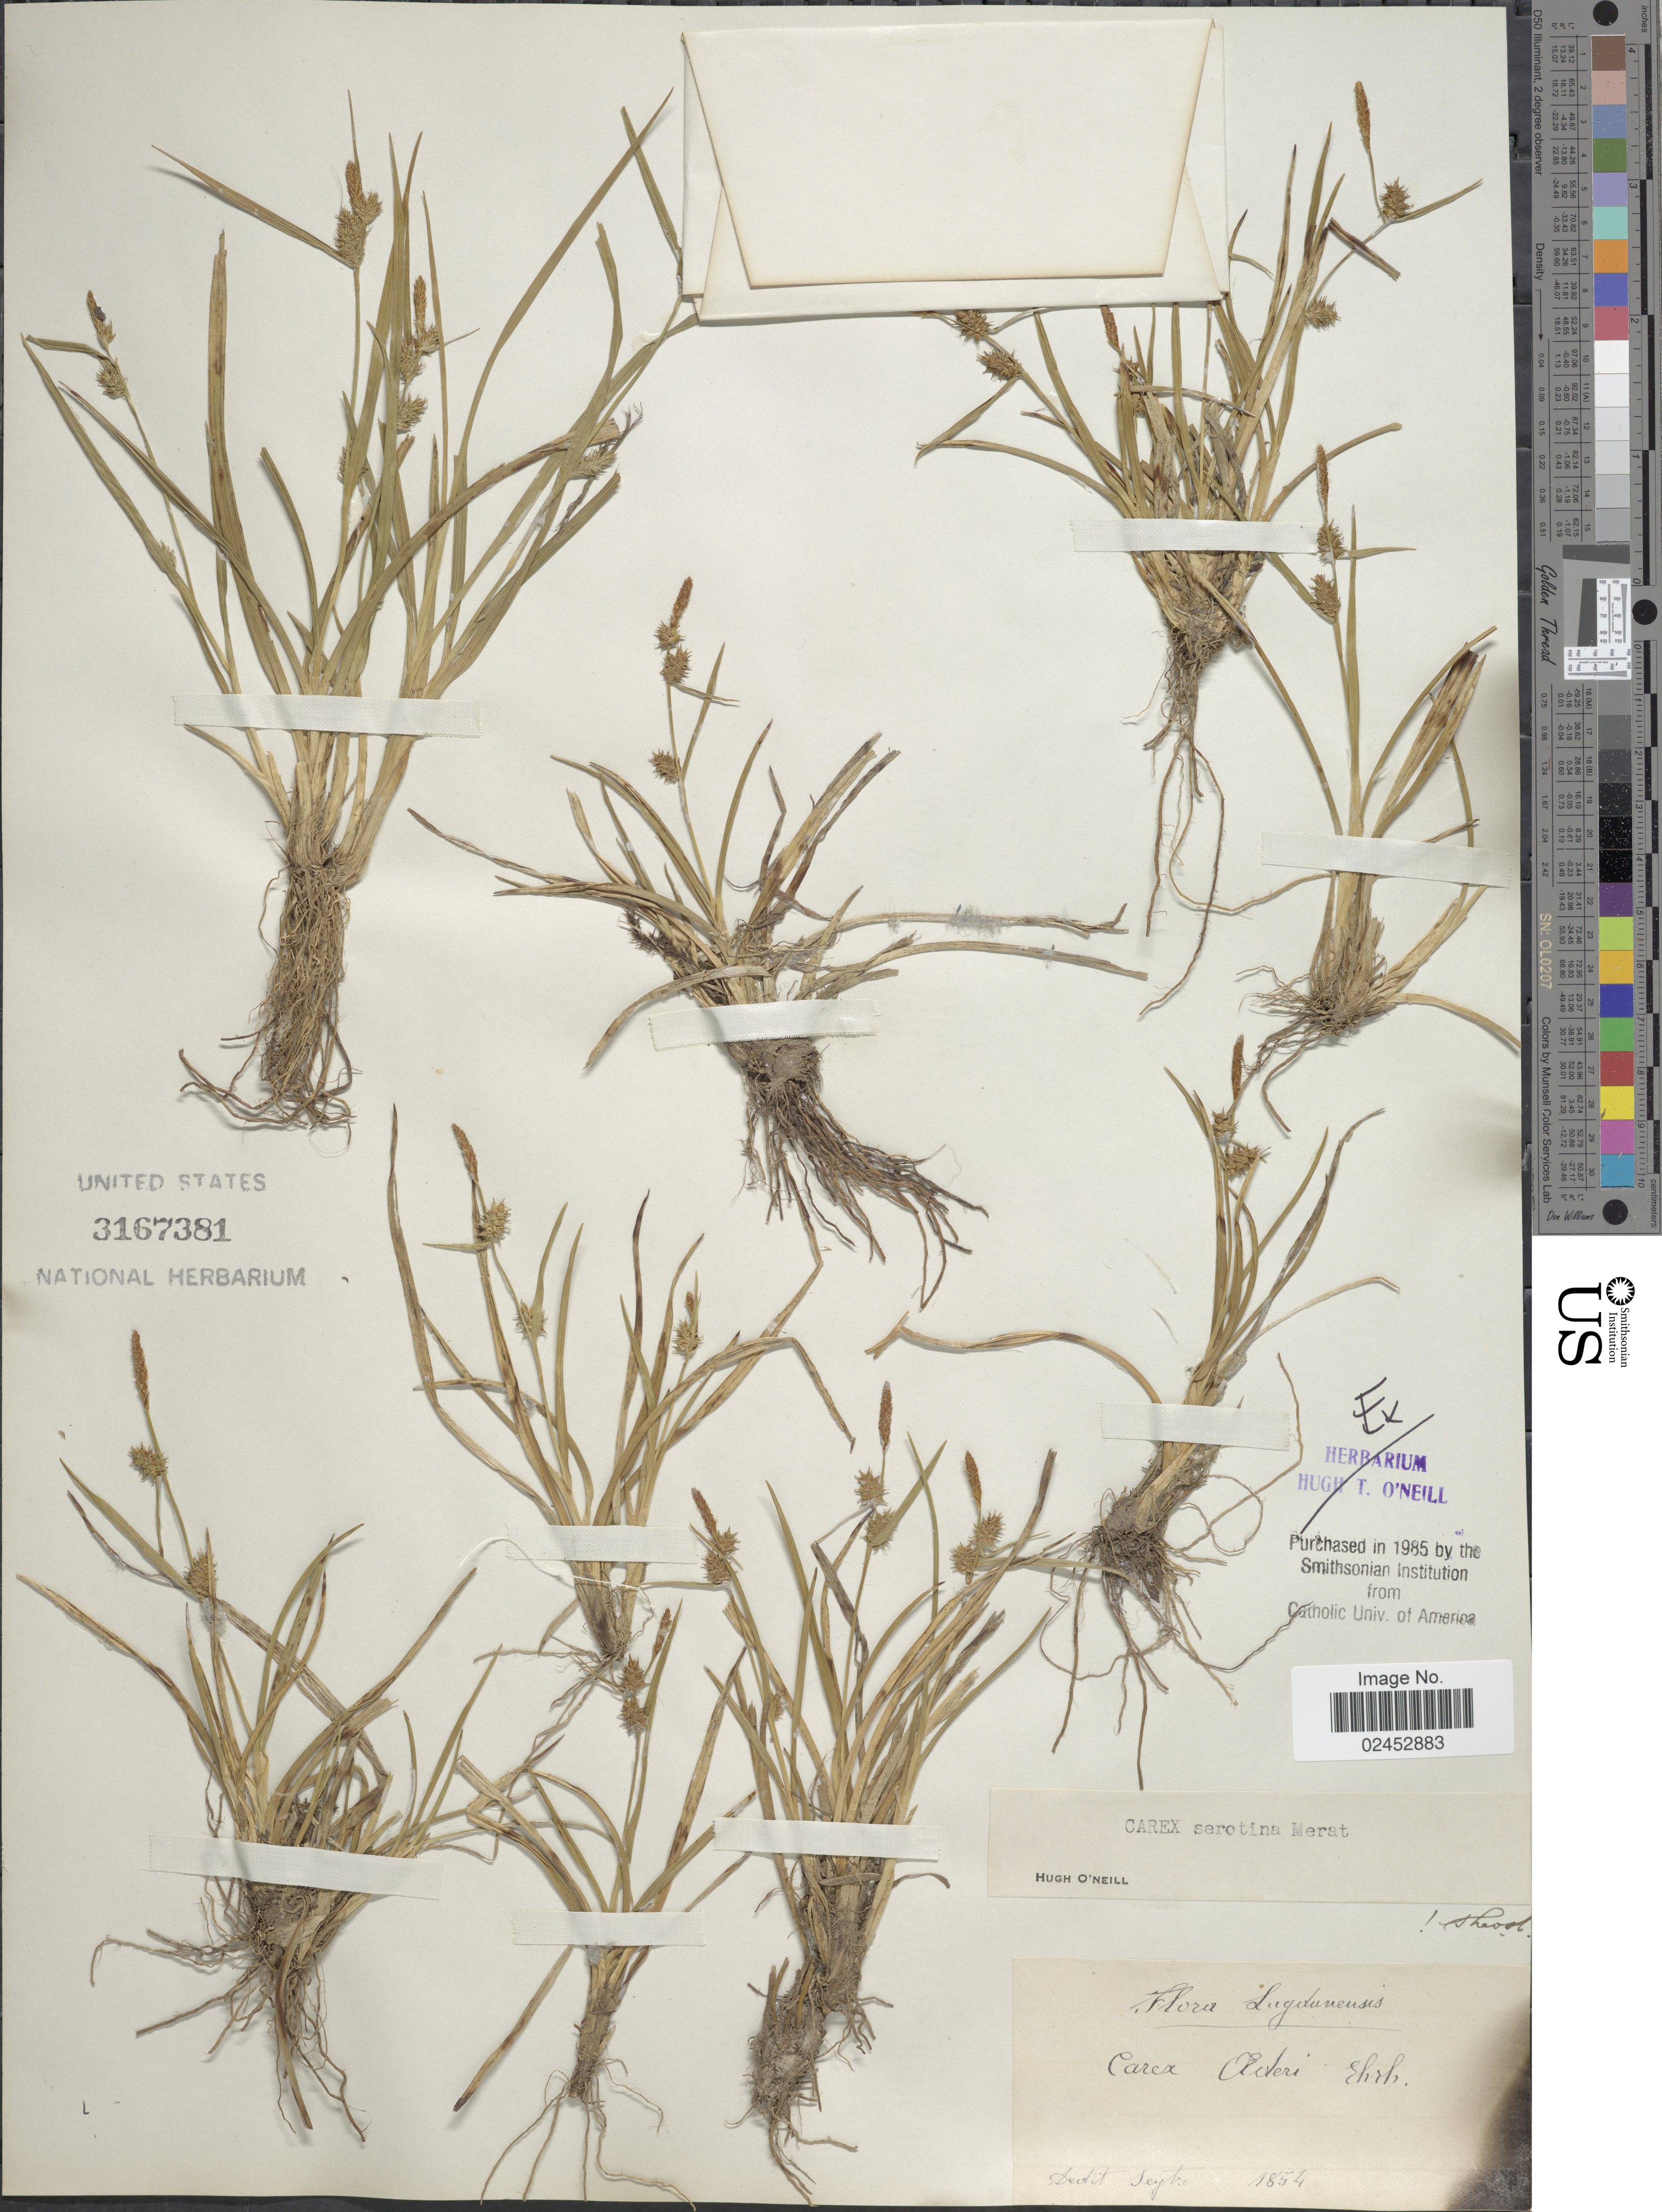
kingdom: Plantae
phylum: Tracheophyta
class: Liliopsida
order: Poales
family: Cyperaceae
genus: Carex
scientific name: Carex oederi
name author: Retz.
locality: Lugdunensis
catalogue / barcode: US 3167381